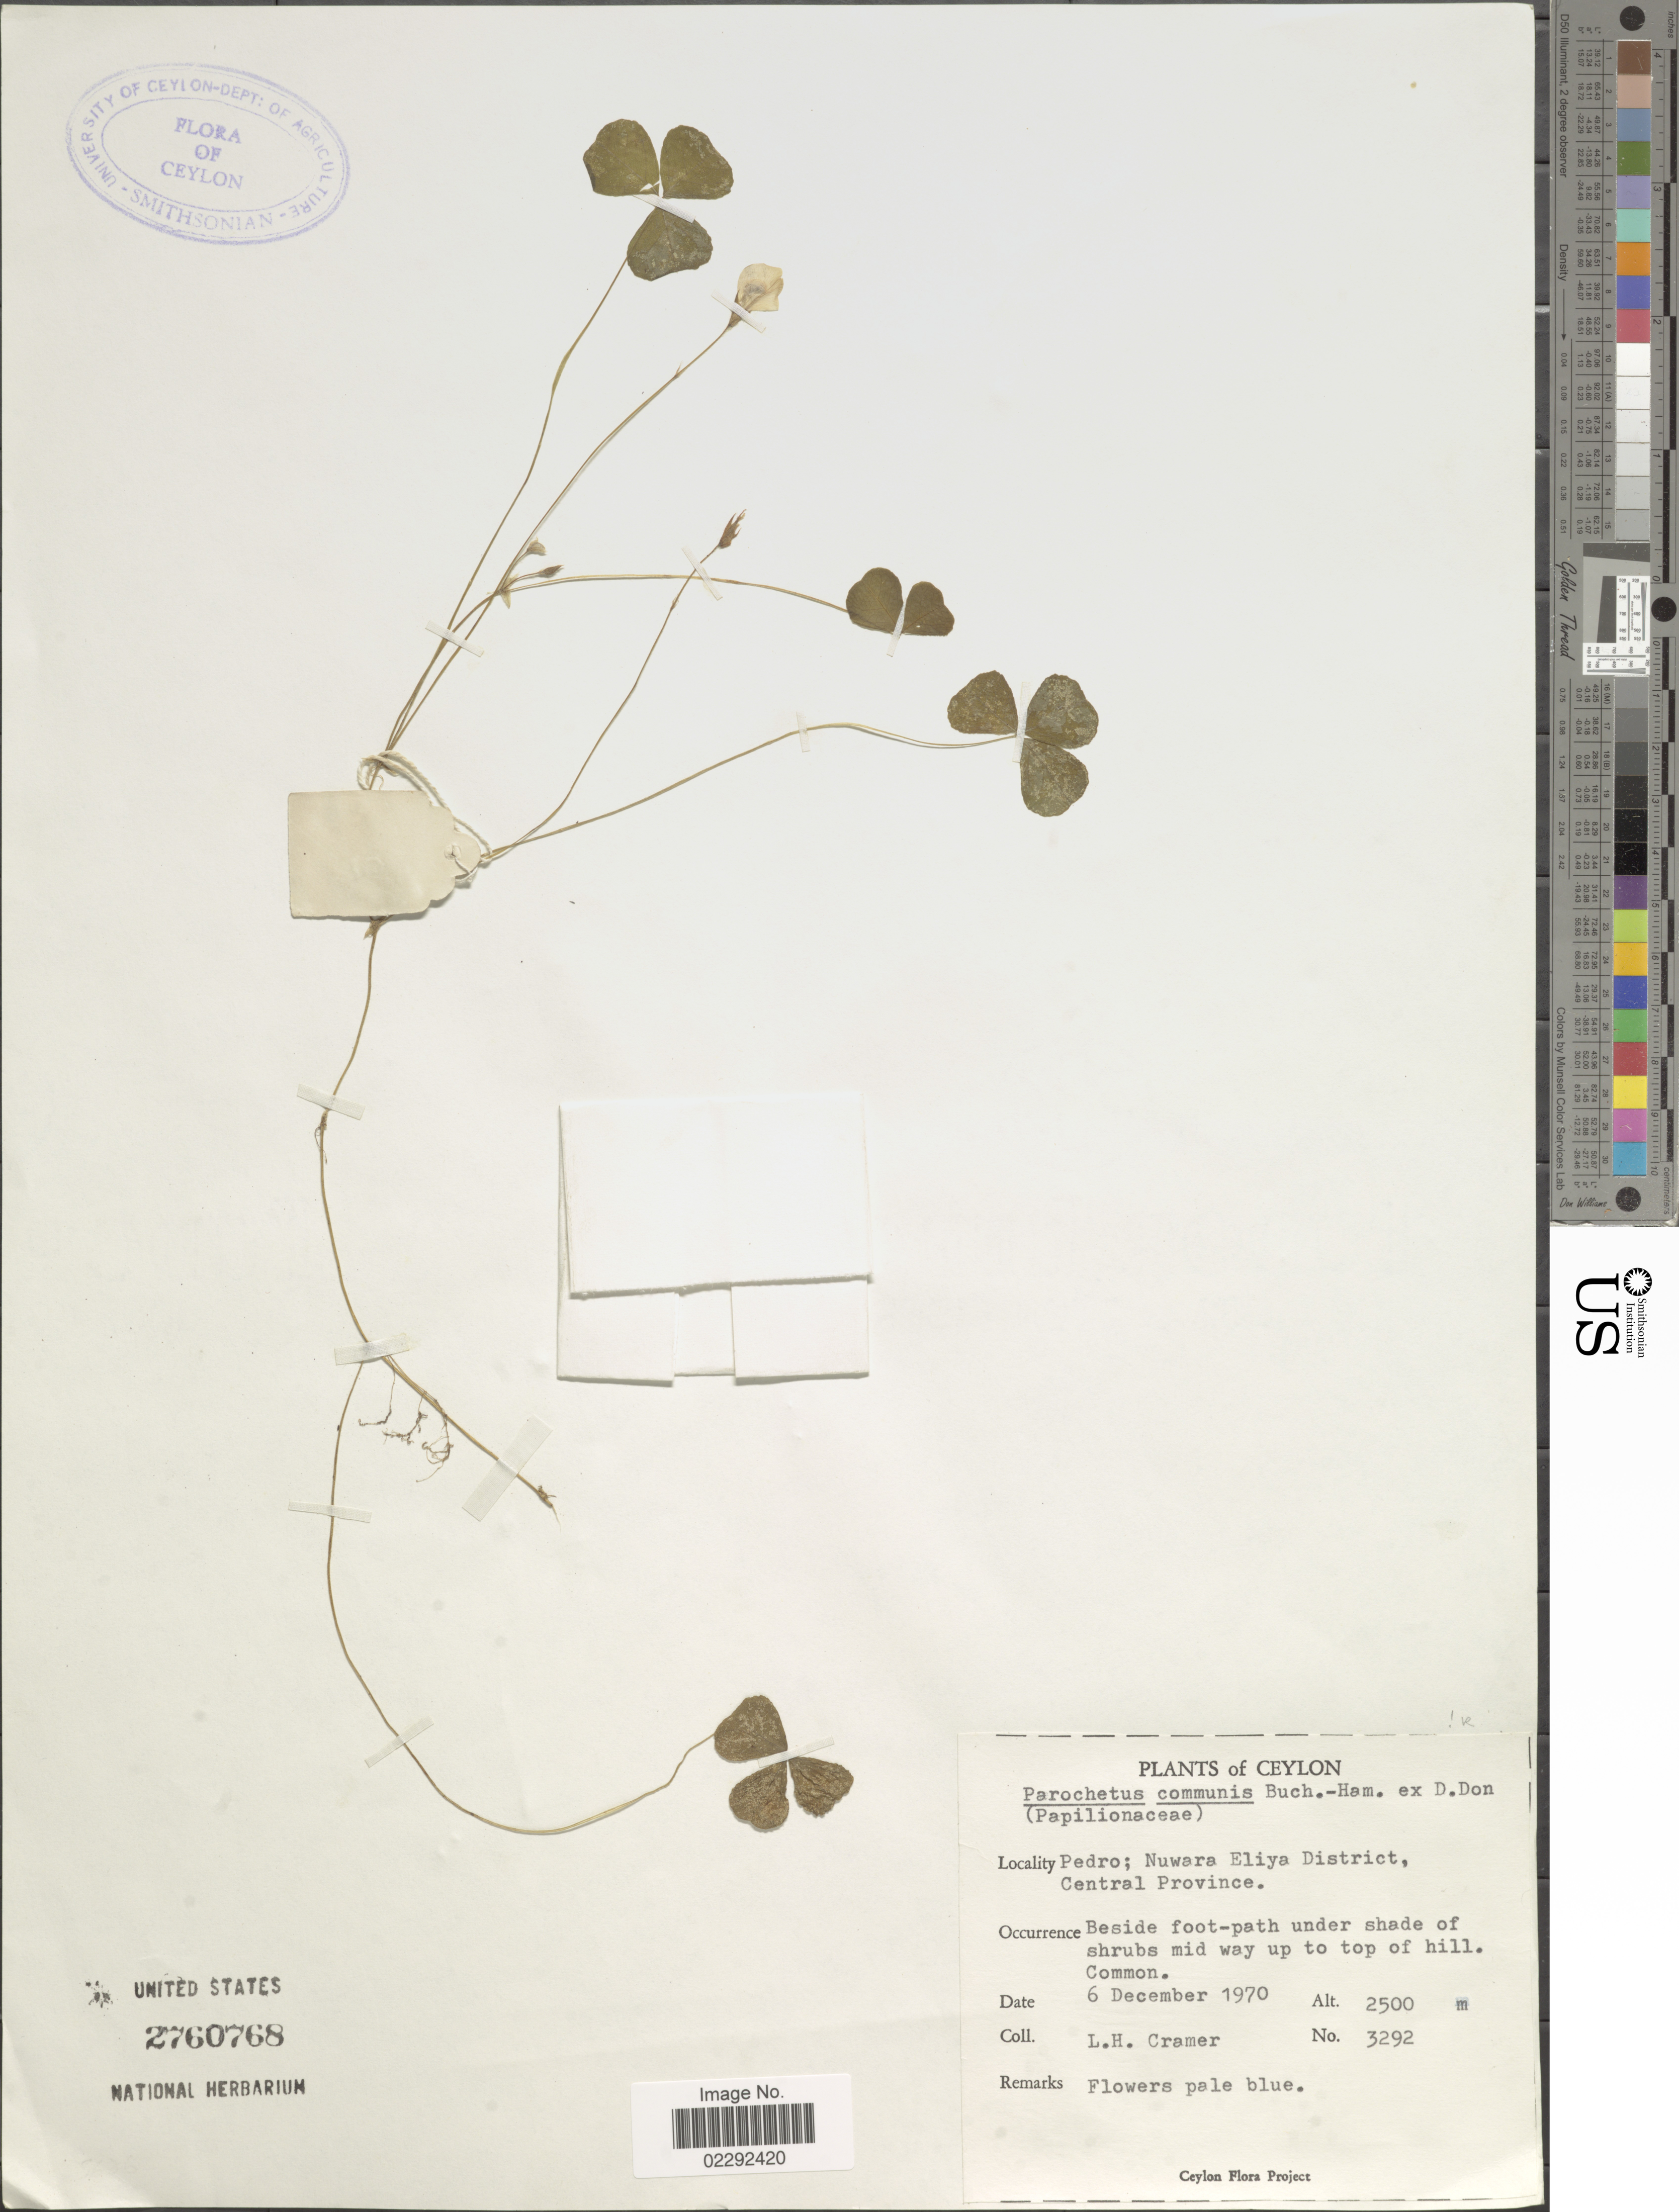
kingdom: Plantae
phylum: Tracheophyta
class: Magnoliopsida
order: Fabales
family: Fabaceae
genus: Parochetus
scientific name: Parochetus communis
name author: Buch.-Ham. ex D. Don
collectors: L. H. Cramer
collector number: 3292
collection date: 1970-12-06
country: Sri Lanka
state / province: Central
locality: Ceylon. Pedro; Nuwara Eliya District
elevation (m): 2500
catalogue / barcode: US 2760768